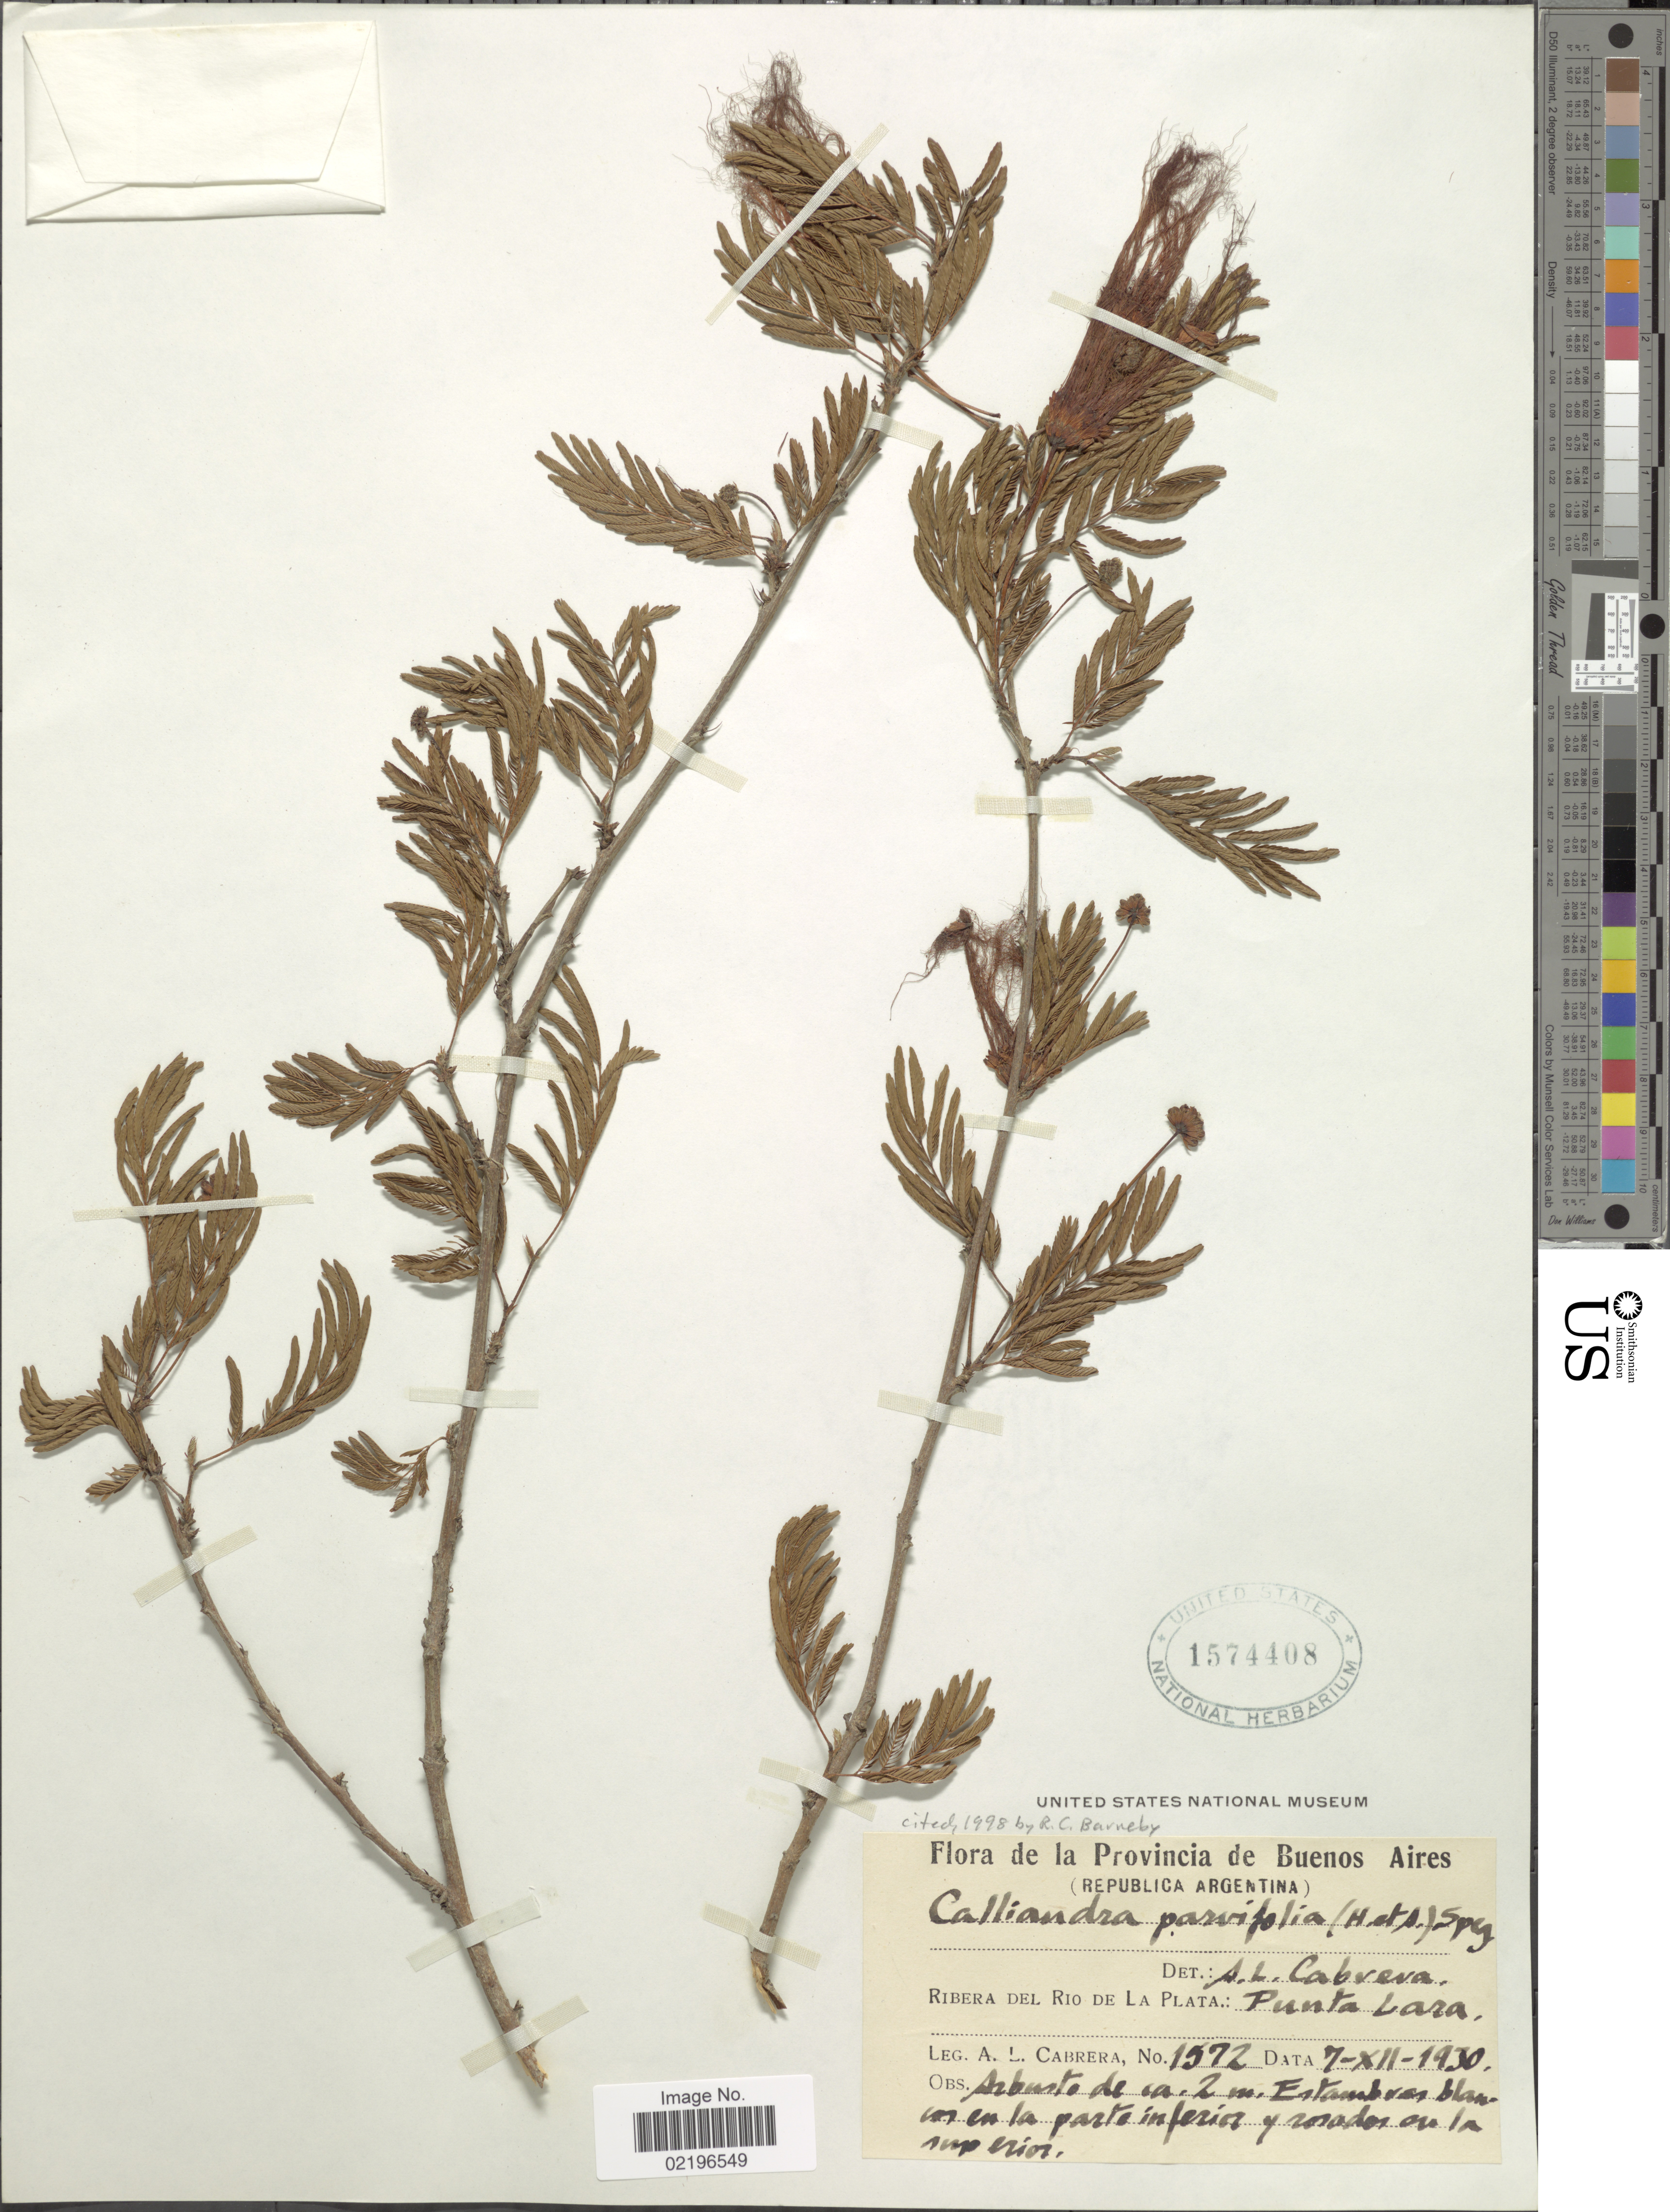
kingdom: Plantae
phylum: Tracheophyta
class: Magnoliopsida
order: Fabales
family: Fabaceae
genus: Calliandra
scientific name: Calliandra parvifolia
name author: (Hook. & Arn.) Speg.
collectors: A. L. Cabrera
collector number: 1572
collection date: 1930-12-07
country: Argentina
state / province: Buenos Aires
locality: La Provincia de Buenos Aires ( Republica Argentina). Ribera del Rio de La Plata: Punta Lara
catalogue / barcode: US 1574408